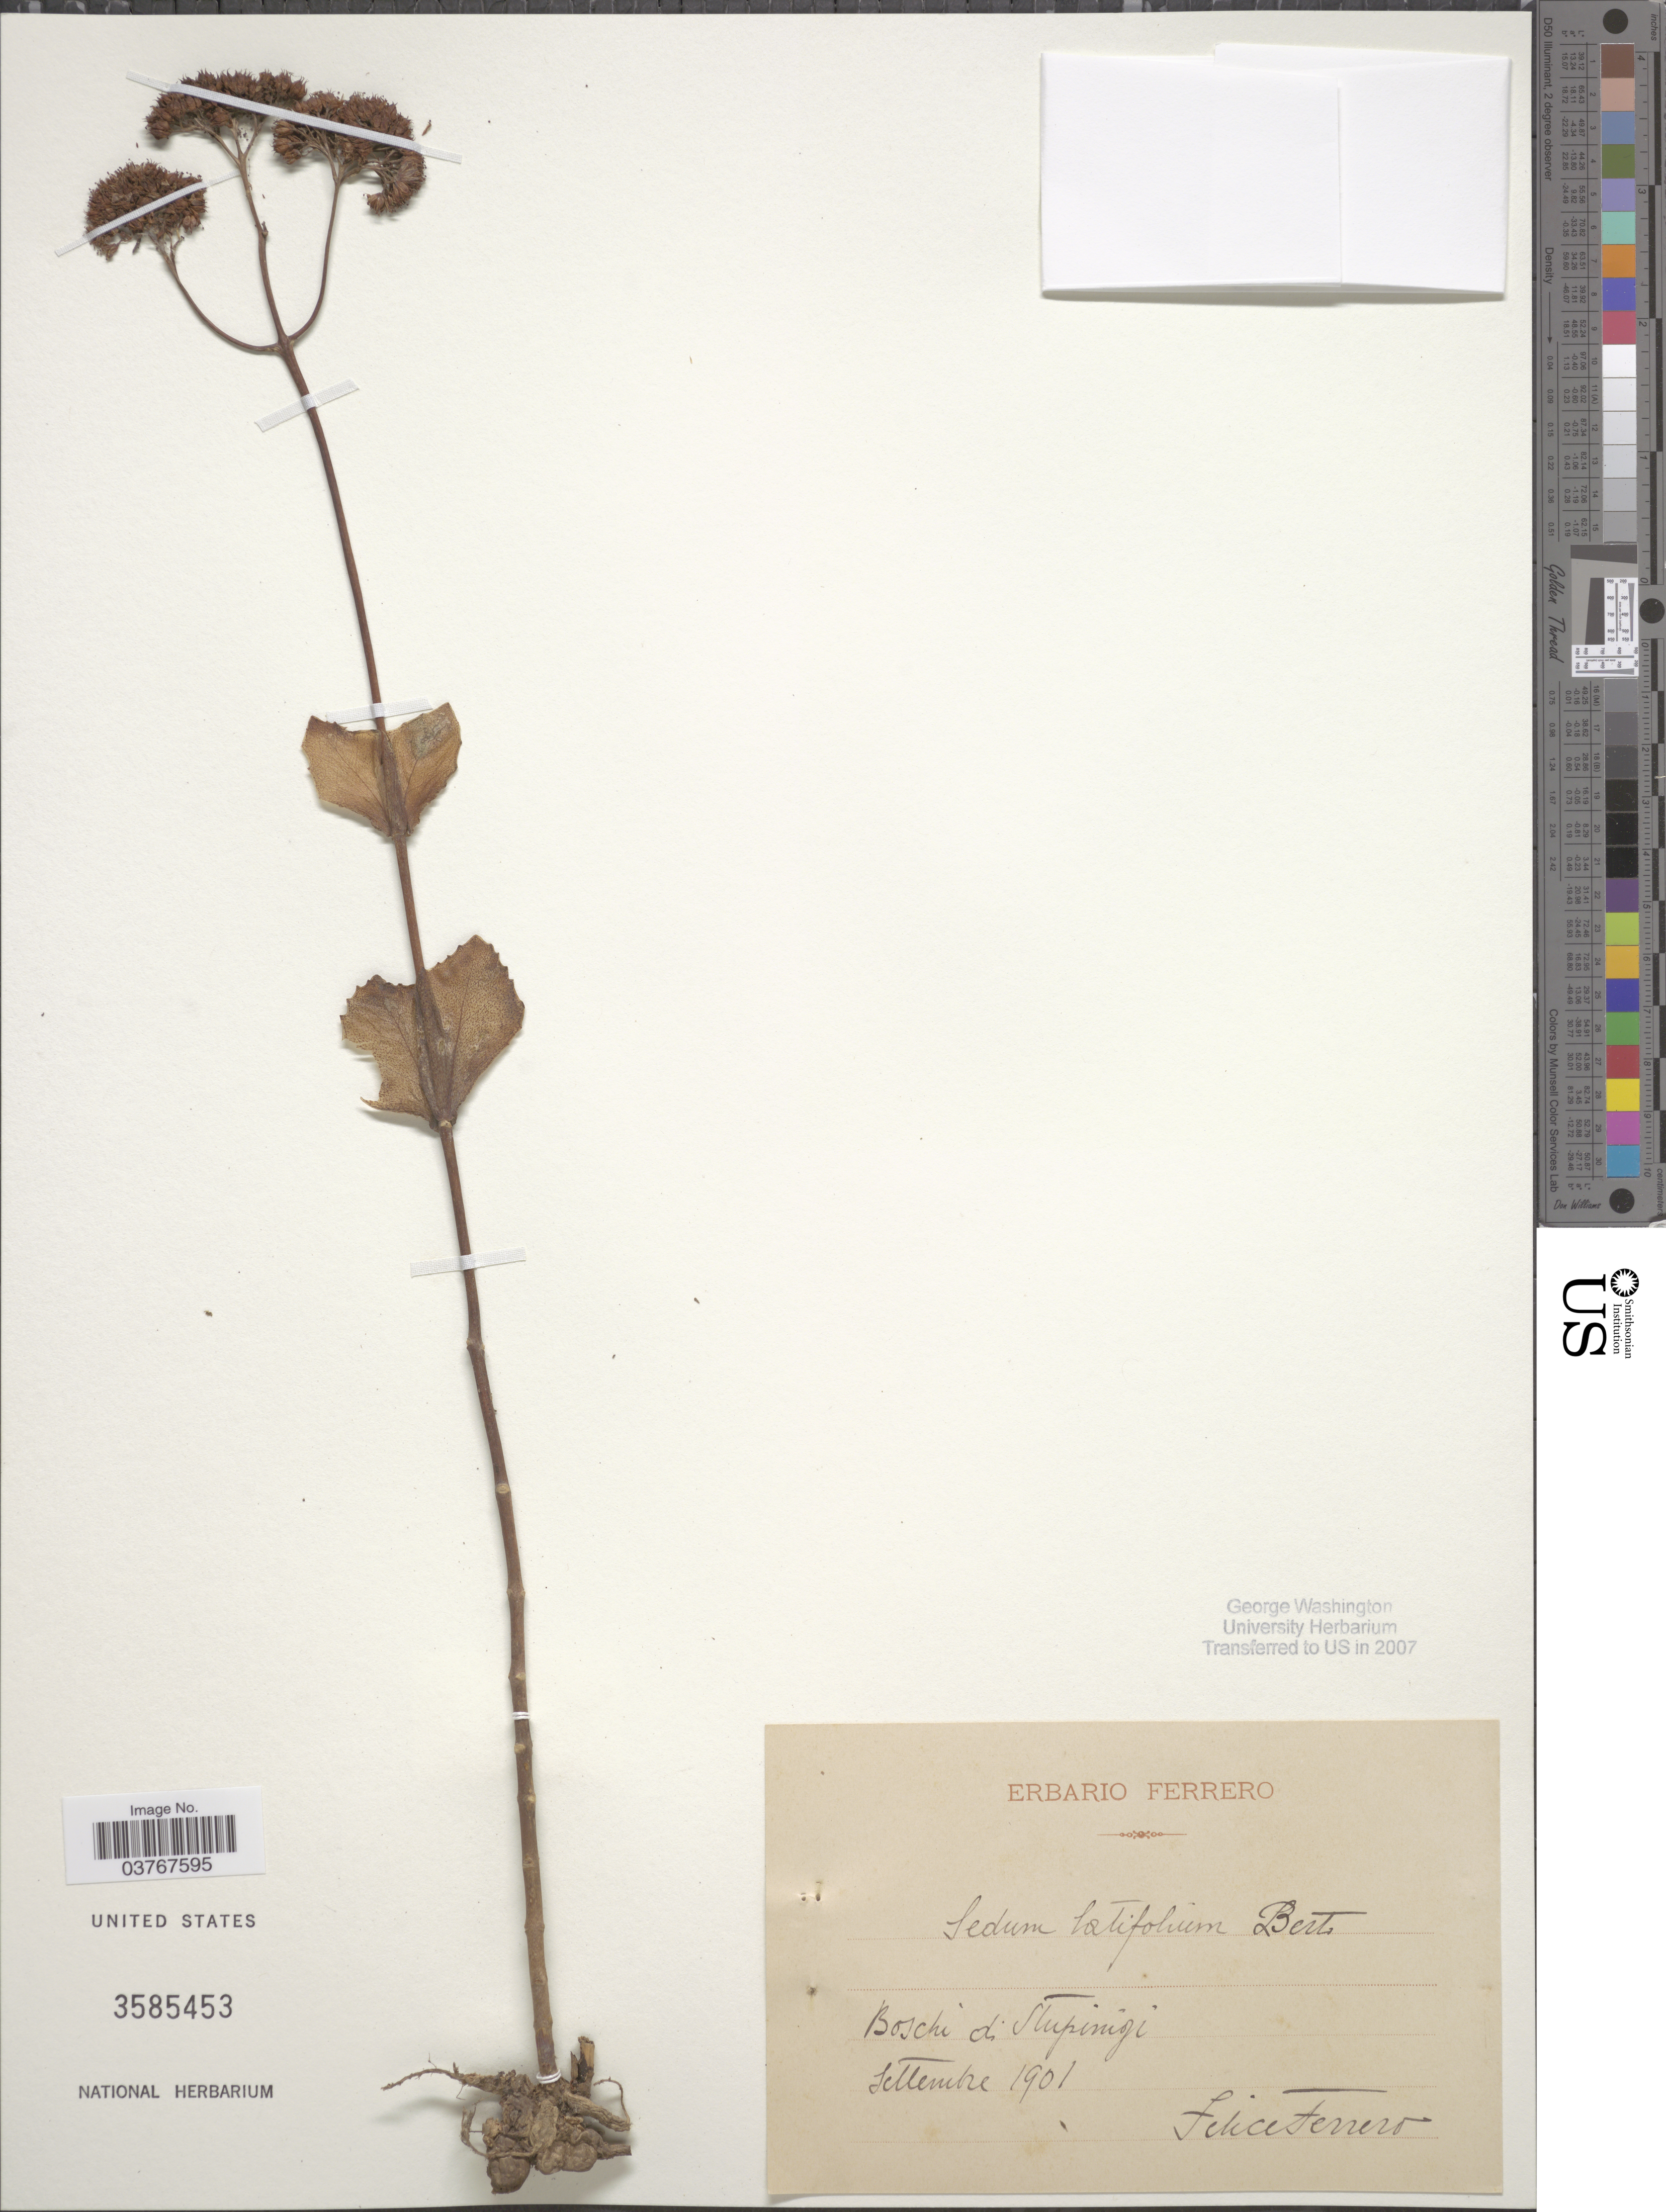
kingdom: Plantae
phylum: Tracheophyta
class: Magnoliopsida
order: Saxifragales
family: Crassulaceae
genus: Sedum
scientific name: Sedum latifolium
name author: Bertol.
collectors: F. Ferrero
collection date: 1901-09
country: Italy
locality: Boschi di Stupinigi.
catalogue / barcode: US 3585453